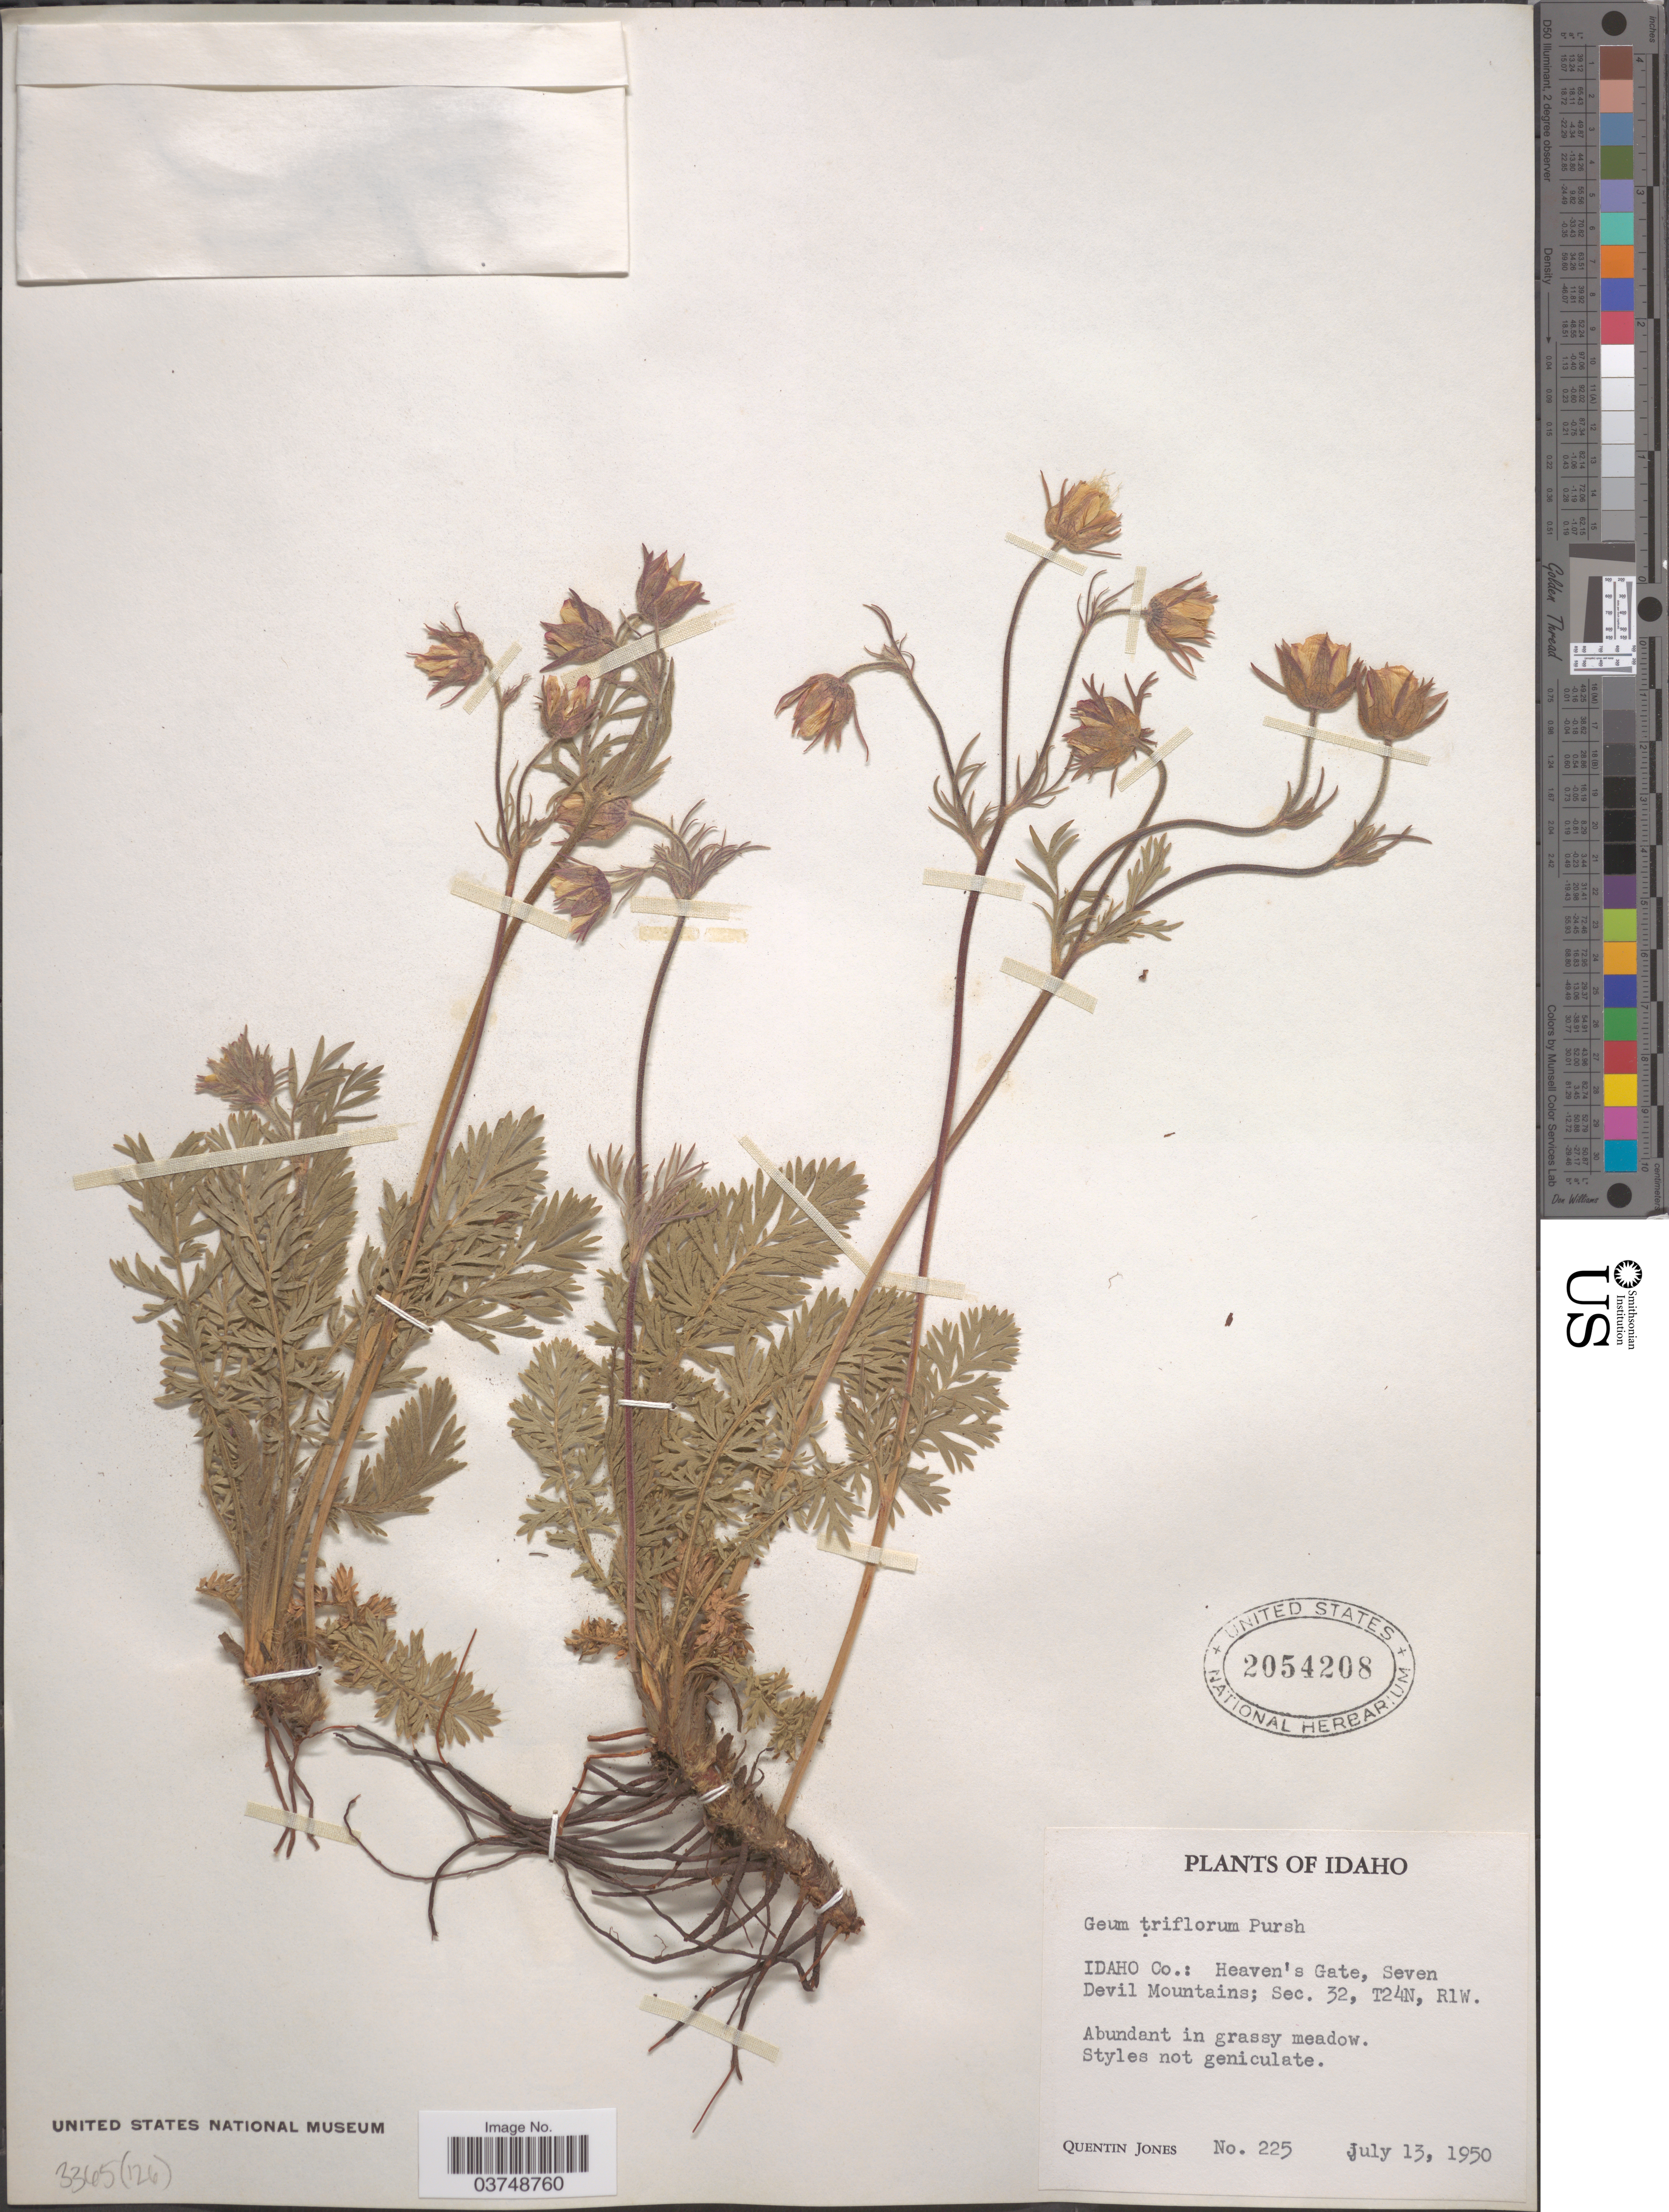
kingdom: Plantae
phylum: Tracheophyta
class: Magnoliopsida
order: Rosales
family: Rosaceae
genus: Geum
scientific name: Geum triflorum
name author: Pursh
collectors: Q. Jones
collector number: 225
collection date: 1950-07-13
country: United States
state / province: Idaho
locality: Idaho Co.: Heaven's Gate, Seven Devil Mountains; Sec. 32, T24N, R1W.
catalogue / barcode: US 2054208